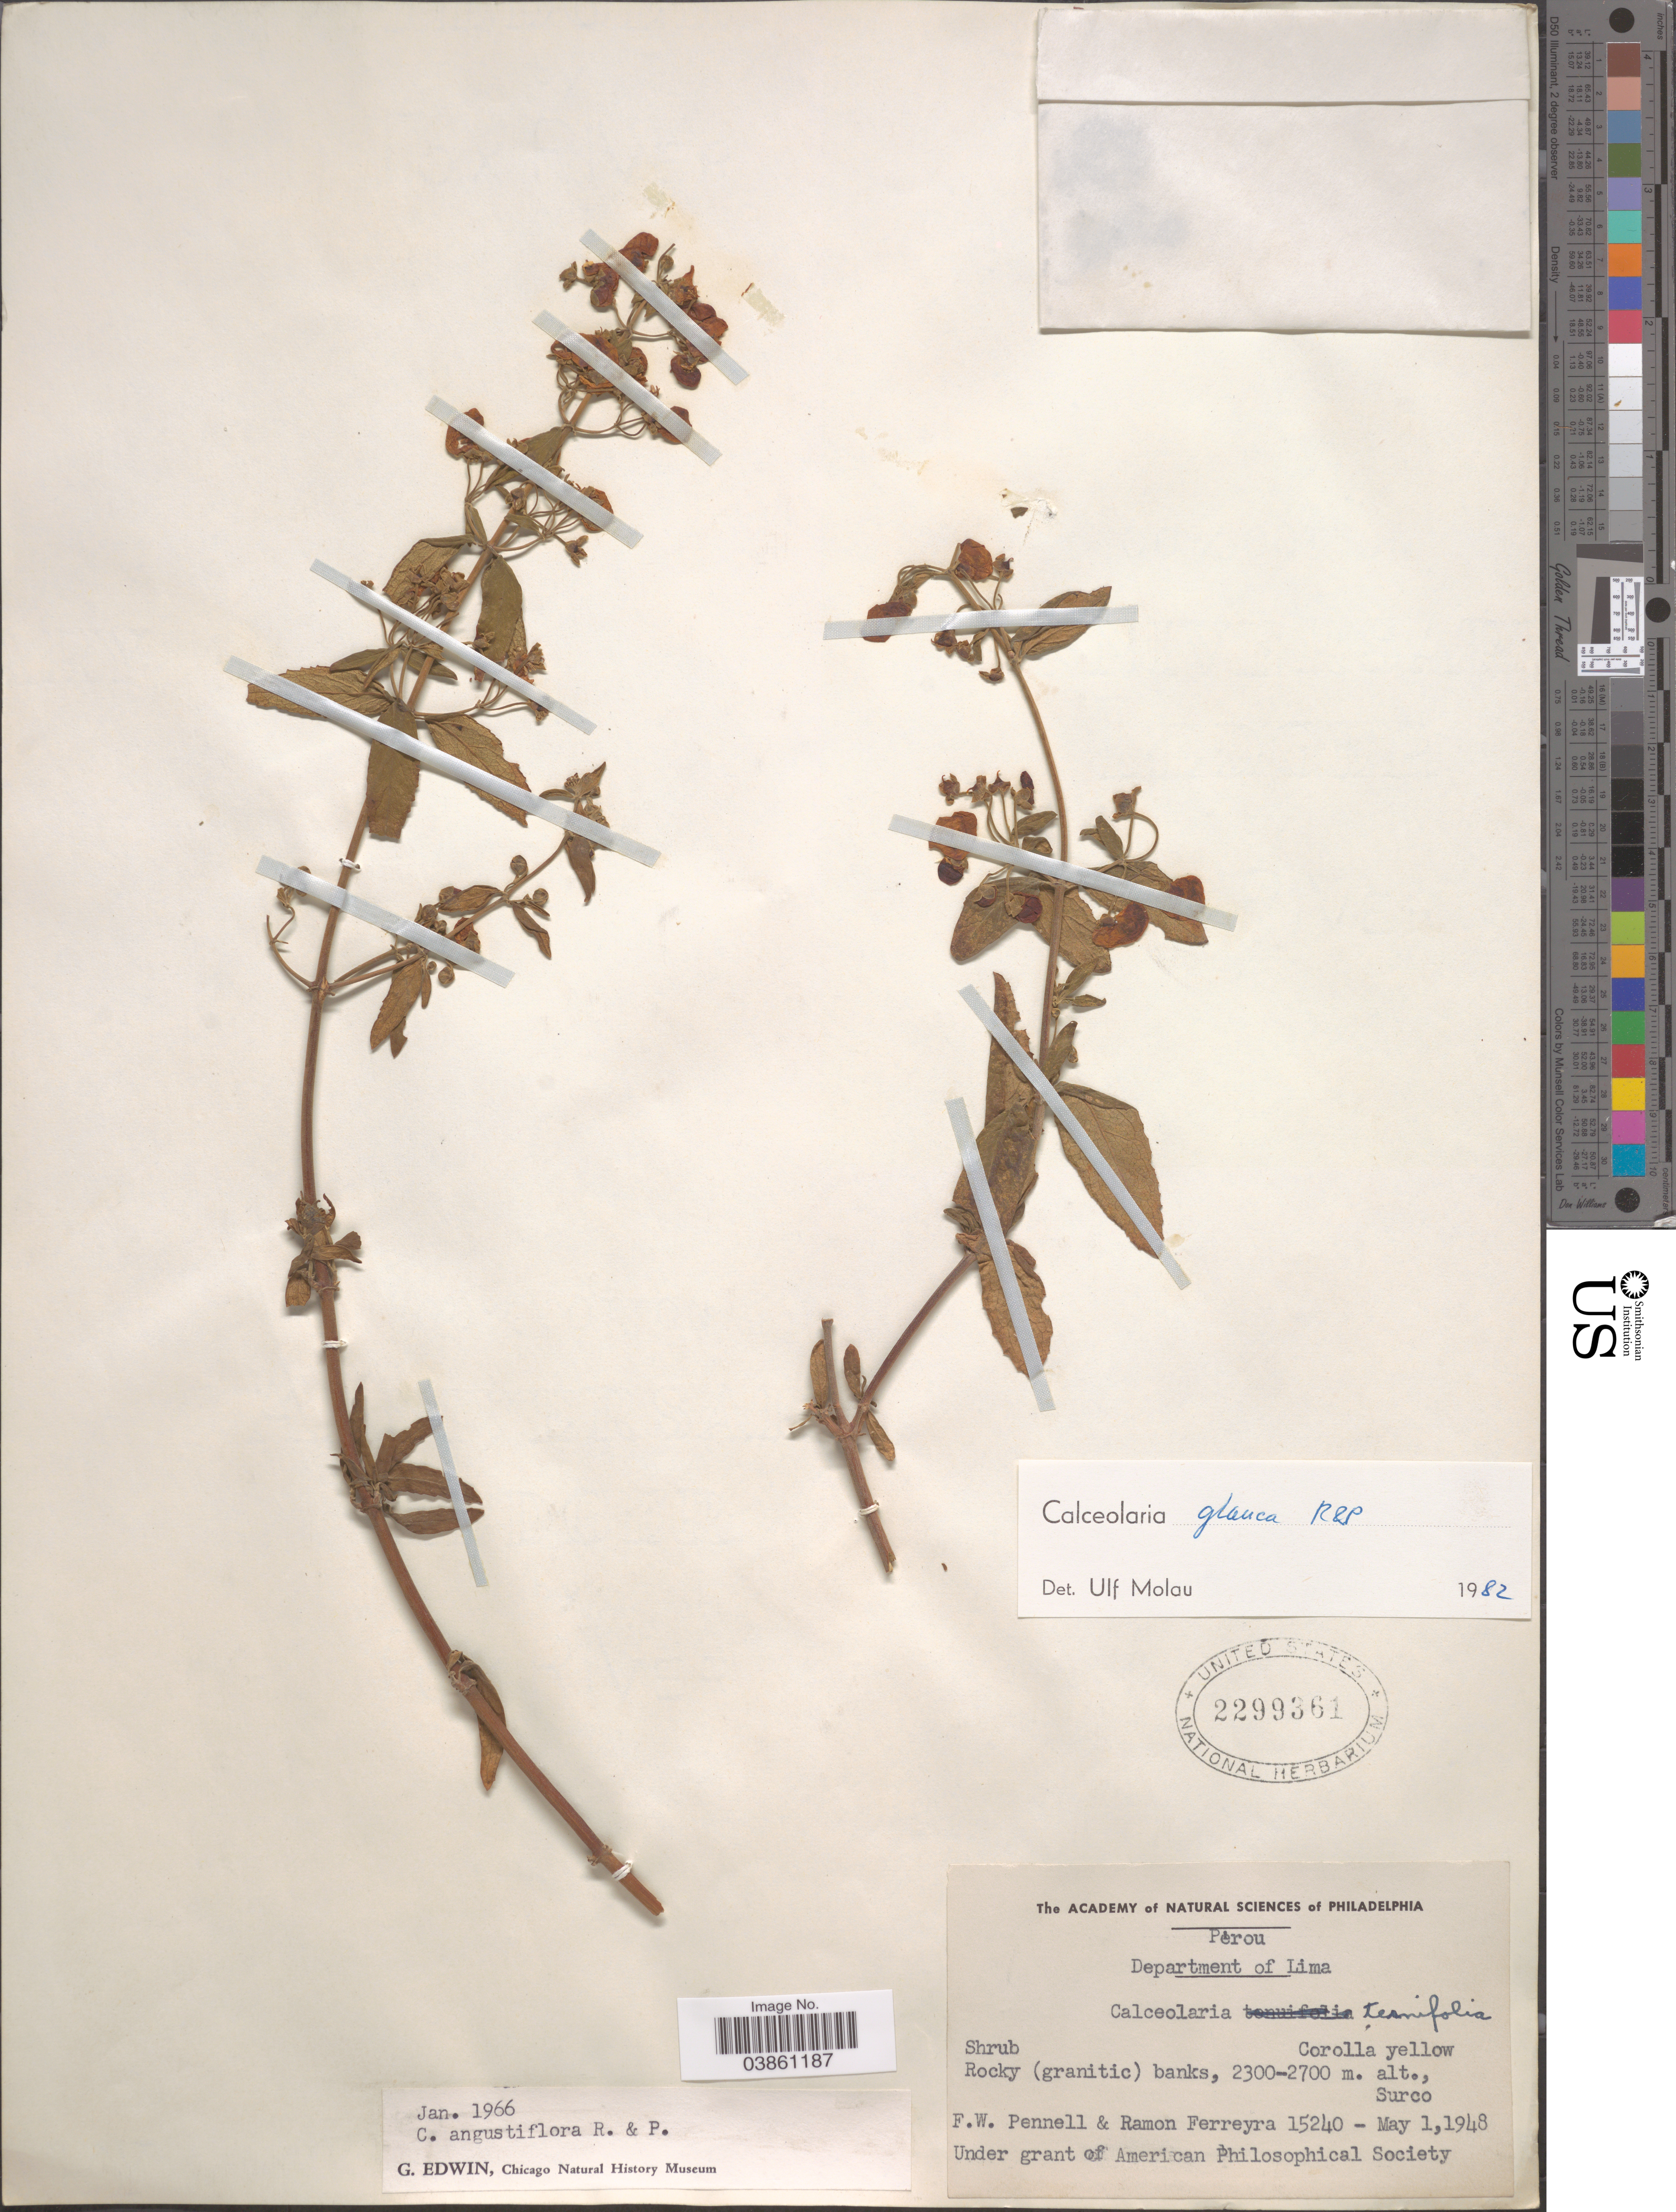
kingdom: Plantae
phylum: Tracheophyta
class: Magnoliopsida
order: Lamiales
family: Calceolariaceae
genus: Calceolaria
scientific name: Calceolaria glauca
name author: Ruiz & Pav.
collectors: F. W. Pennell & R. A. Ferreyra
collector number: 15240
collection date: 1948-05-01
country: Peru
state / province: Lima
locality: Rocky (granitic) banks, Surco.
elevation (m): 2300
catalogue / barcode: US 2299361